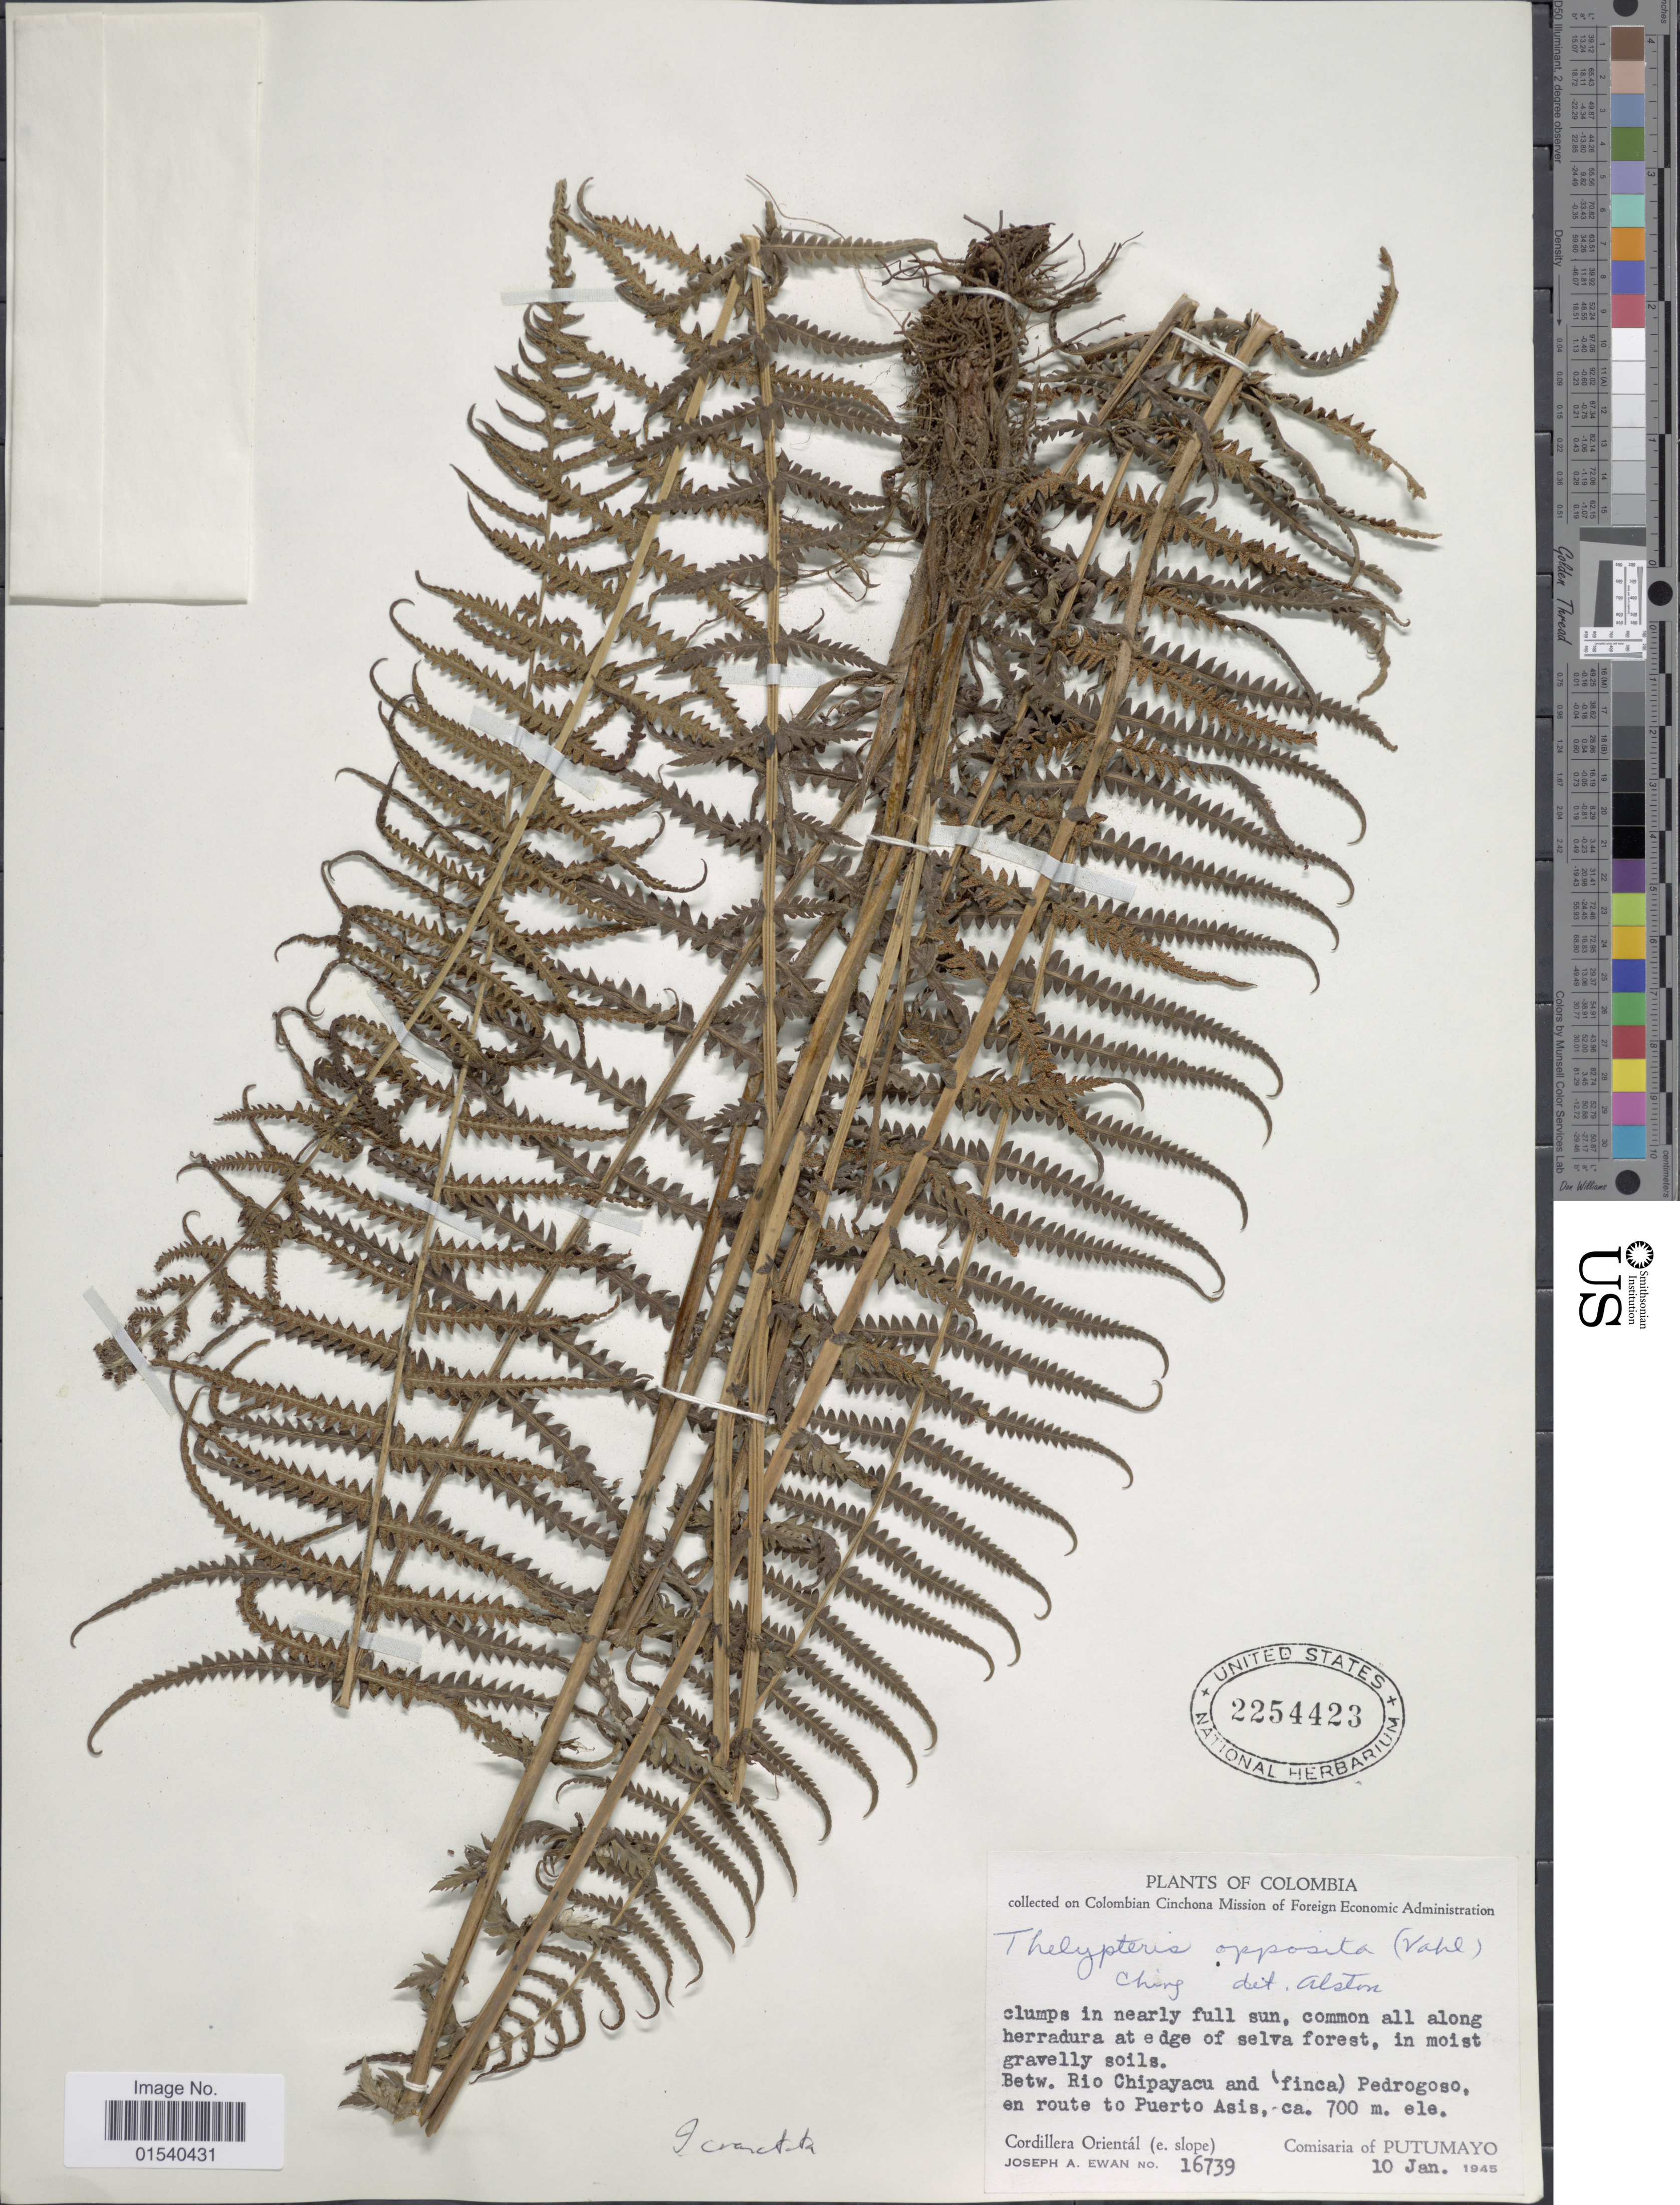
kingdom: Plantae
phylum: Tracheophyta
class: Polypodiopsida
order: Polypodiales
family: Thelypteridaceae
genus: Amauropelta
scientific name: Amauropelta opposita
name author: (Vahl) Pic. Serm.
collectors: J. A. Ewan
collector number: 16739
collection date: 1945-01-10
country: Colombia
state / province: Putumayo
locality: Betw. Rio Chipayacu and (finca) Pedrogoso en route to Puerto Asis, Cordillera Orientál (e.slope) Comisaria of Putumayo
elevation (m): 700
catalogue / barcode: US 2254423